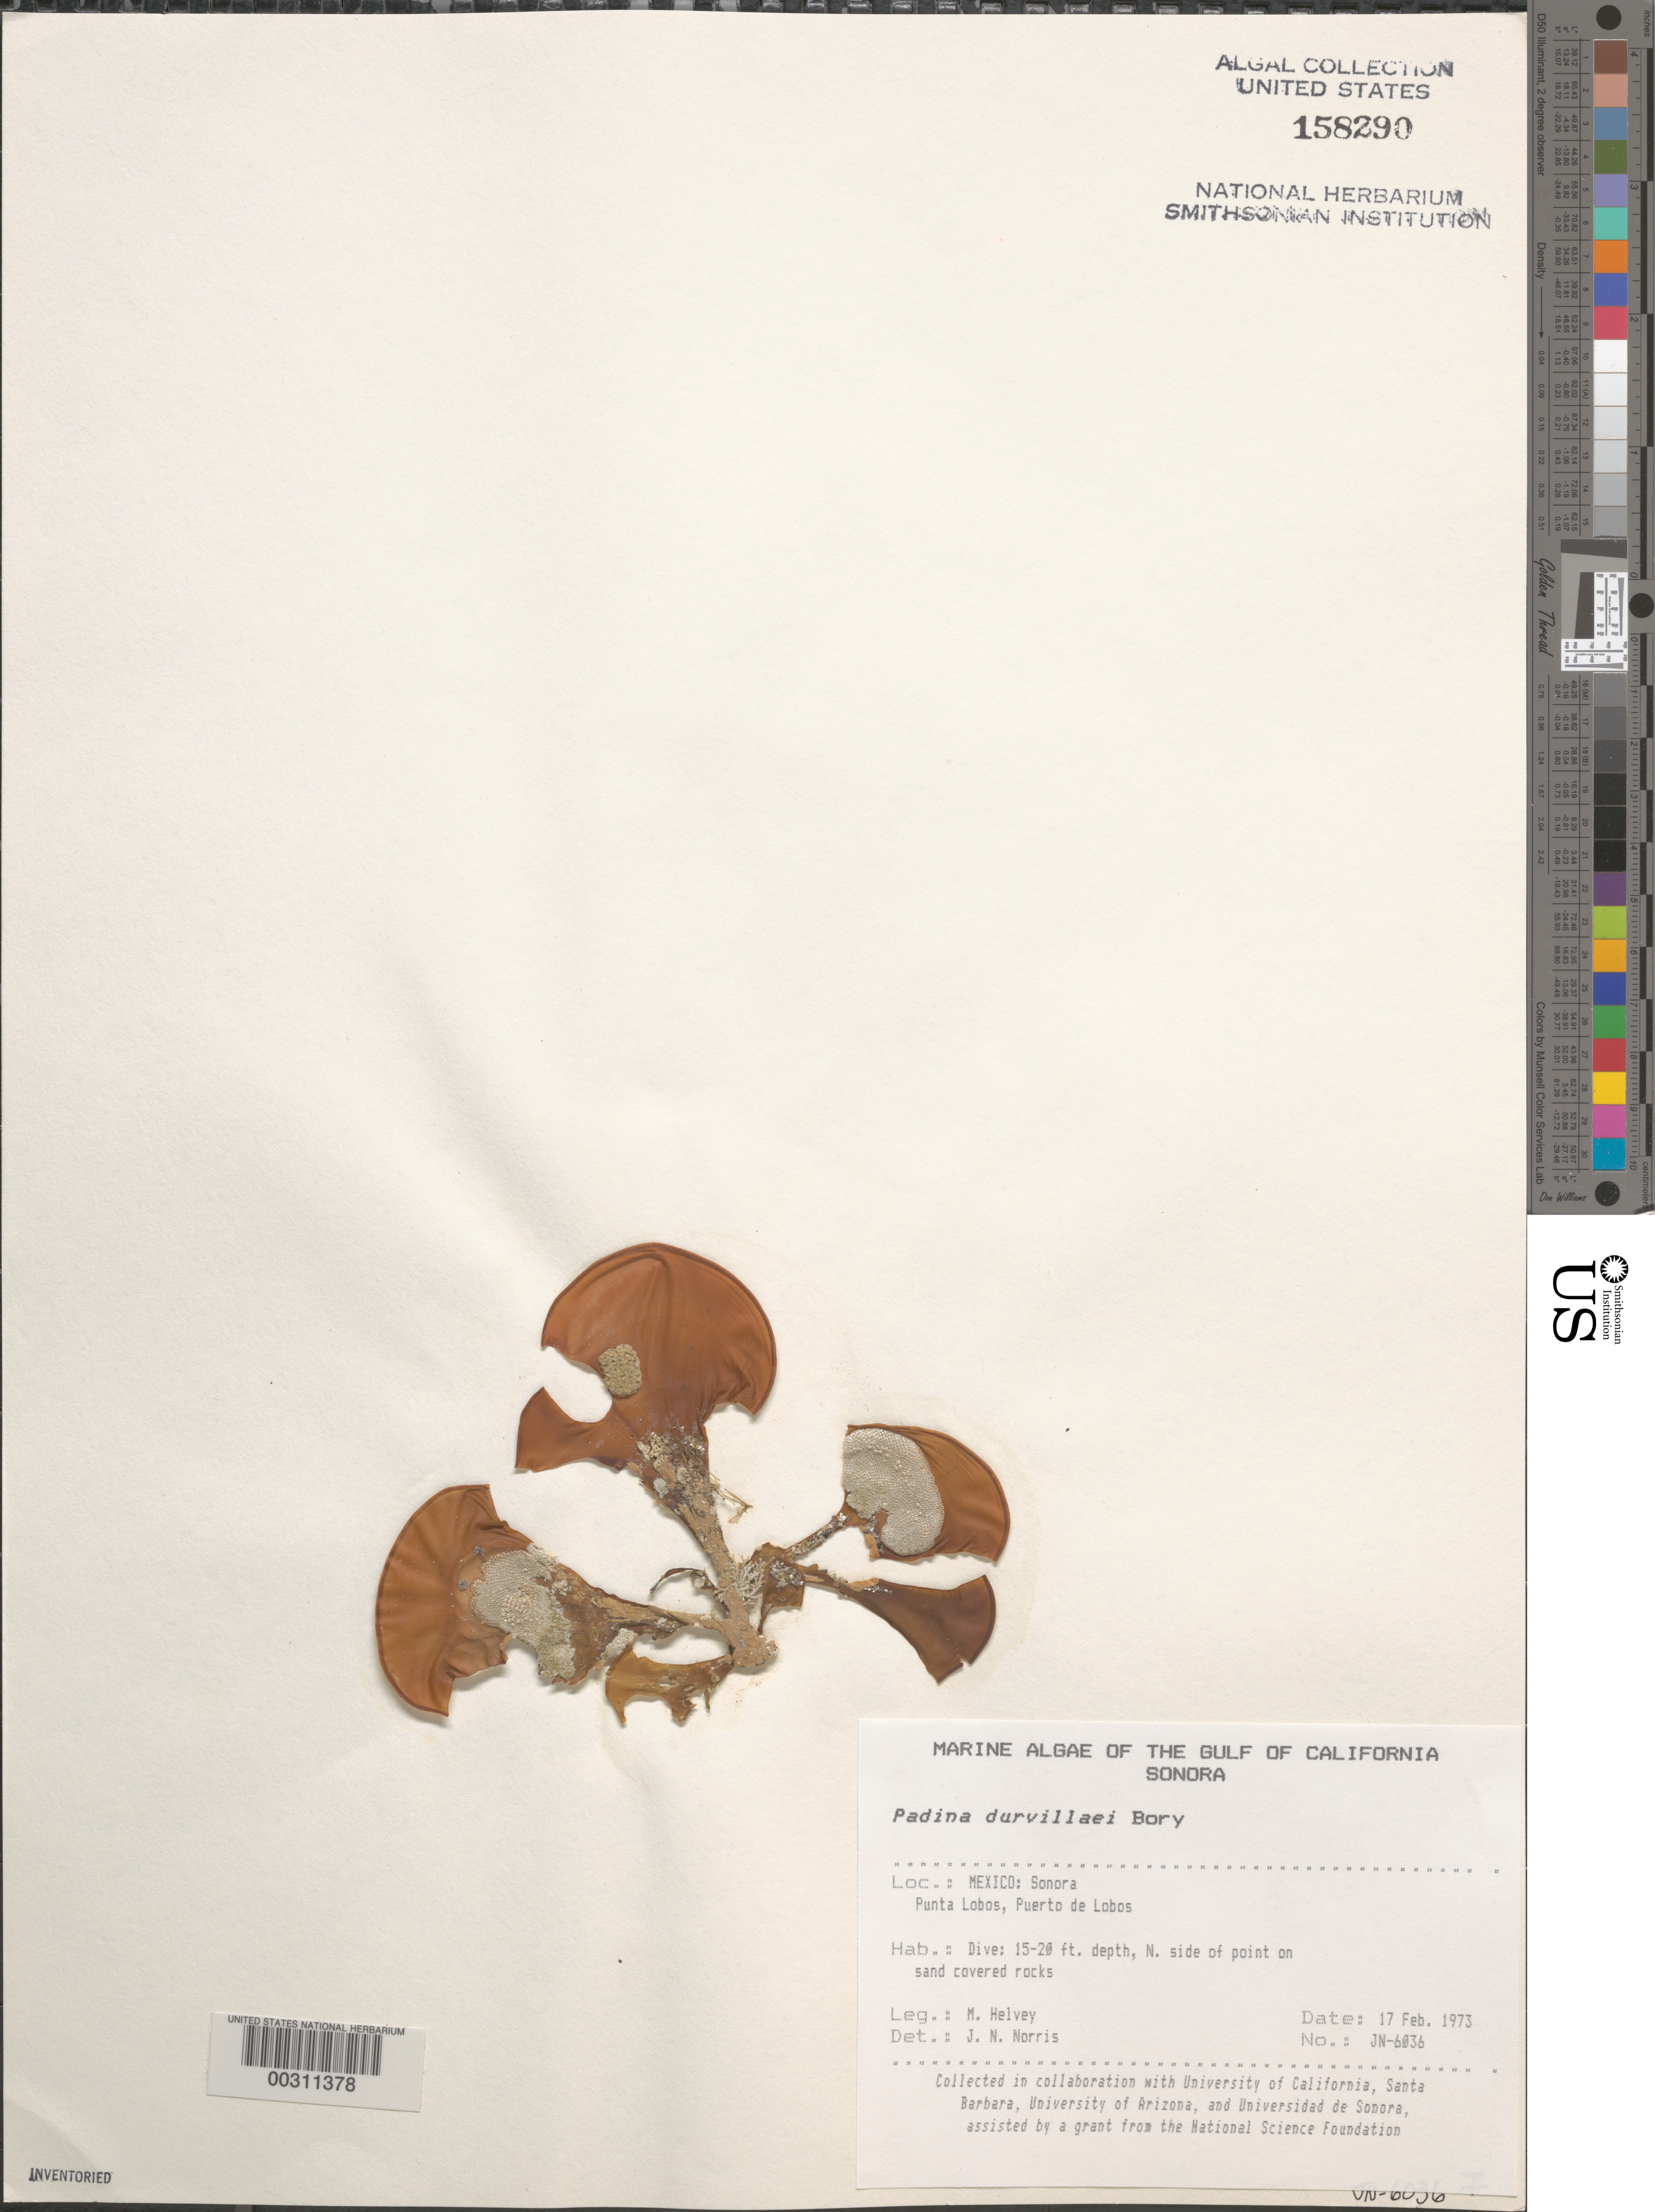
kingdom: Chromista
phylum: Ochrophyta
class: Phaeophyceae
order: Dictyotales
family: Dictyotaceae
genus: Padina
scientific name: Padina durvillaei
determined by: Norris, James N.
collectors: M. Helvey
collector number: JN-6036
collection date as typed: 17 Feb 1973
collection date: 1973-02-17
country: Mexico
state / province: Sonora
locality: Punta lobos, puerto de lobos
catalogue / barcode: US 158290